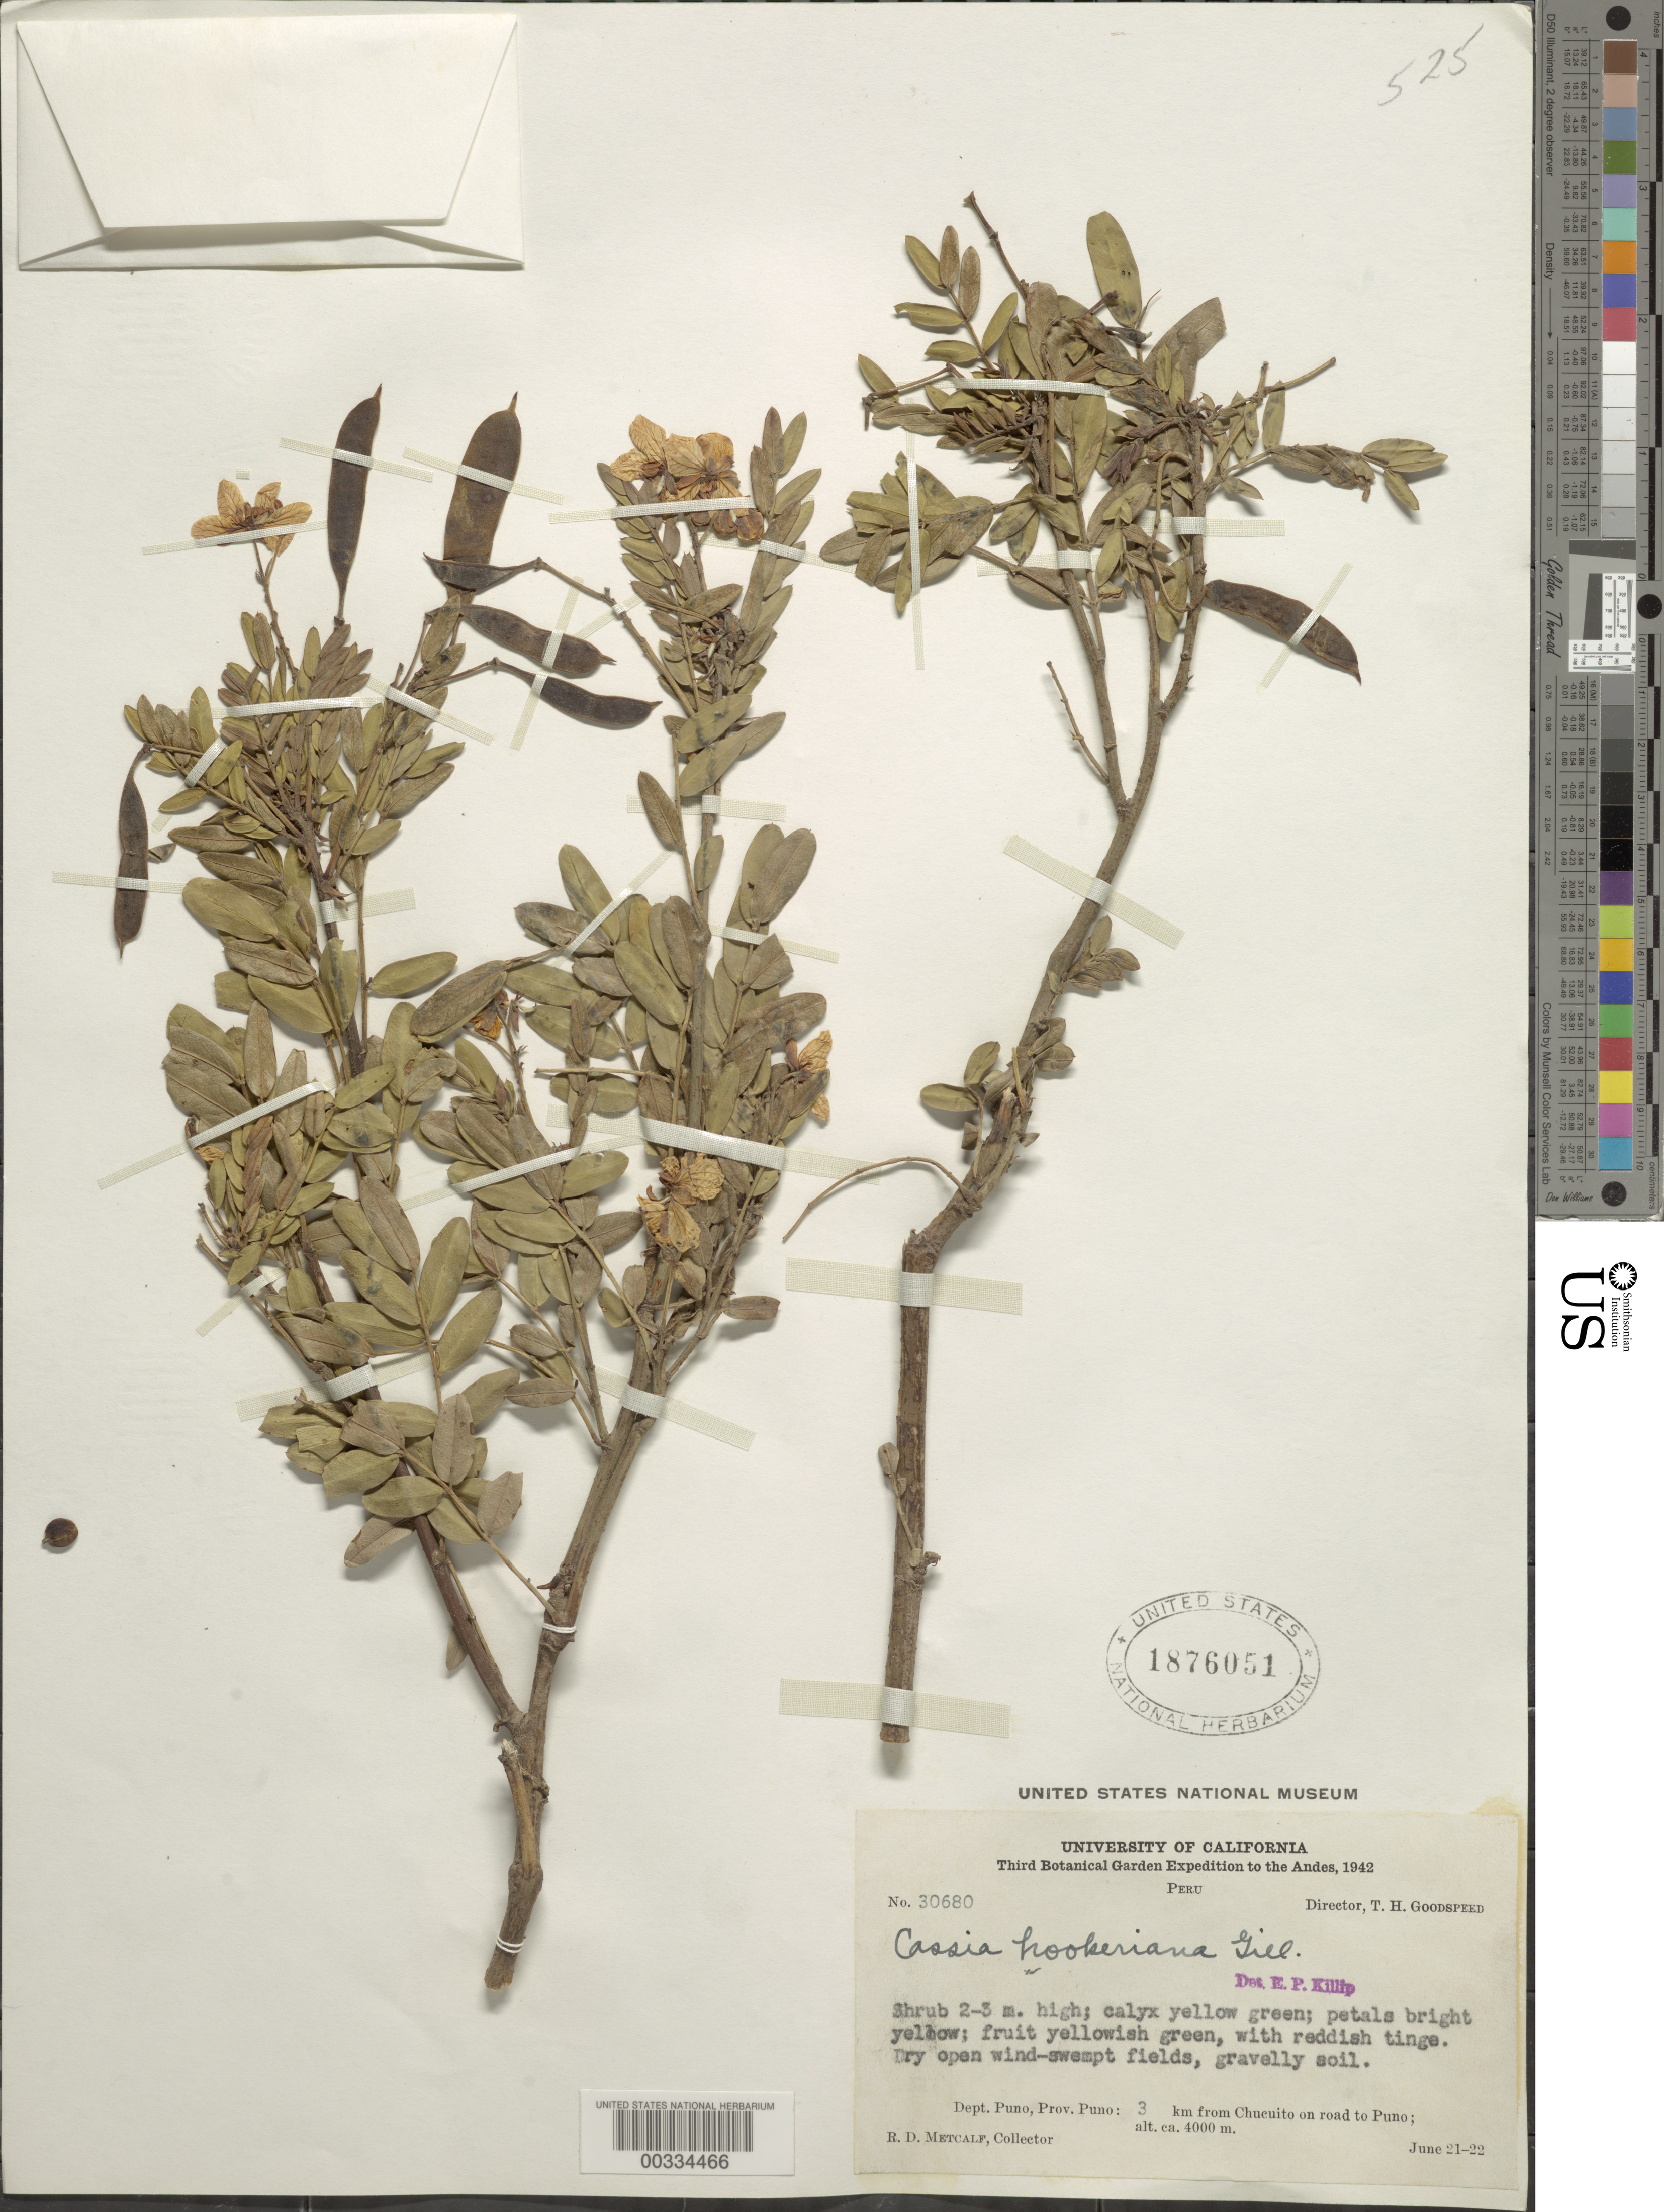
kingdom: Plantae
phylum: Tracheophyta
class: Magnoliopsida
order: Fabales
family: Fabaceae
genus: Senna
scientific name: Senna hookeriana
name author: Vatke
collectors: R. D. Metcalf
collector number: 30680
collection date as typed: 21 Jun 1942 to 22 Jun 1942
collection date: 1942-06-21/1942-06-22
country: Peru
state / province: Puno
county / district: Puno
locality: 3 km from chucuito on road to puno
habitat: Dry open wind-swept fields, gravelly soil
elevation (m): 4000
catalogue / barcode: US 1876051